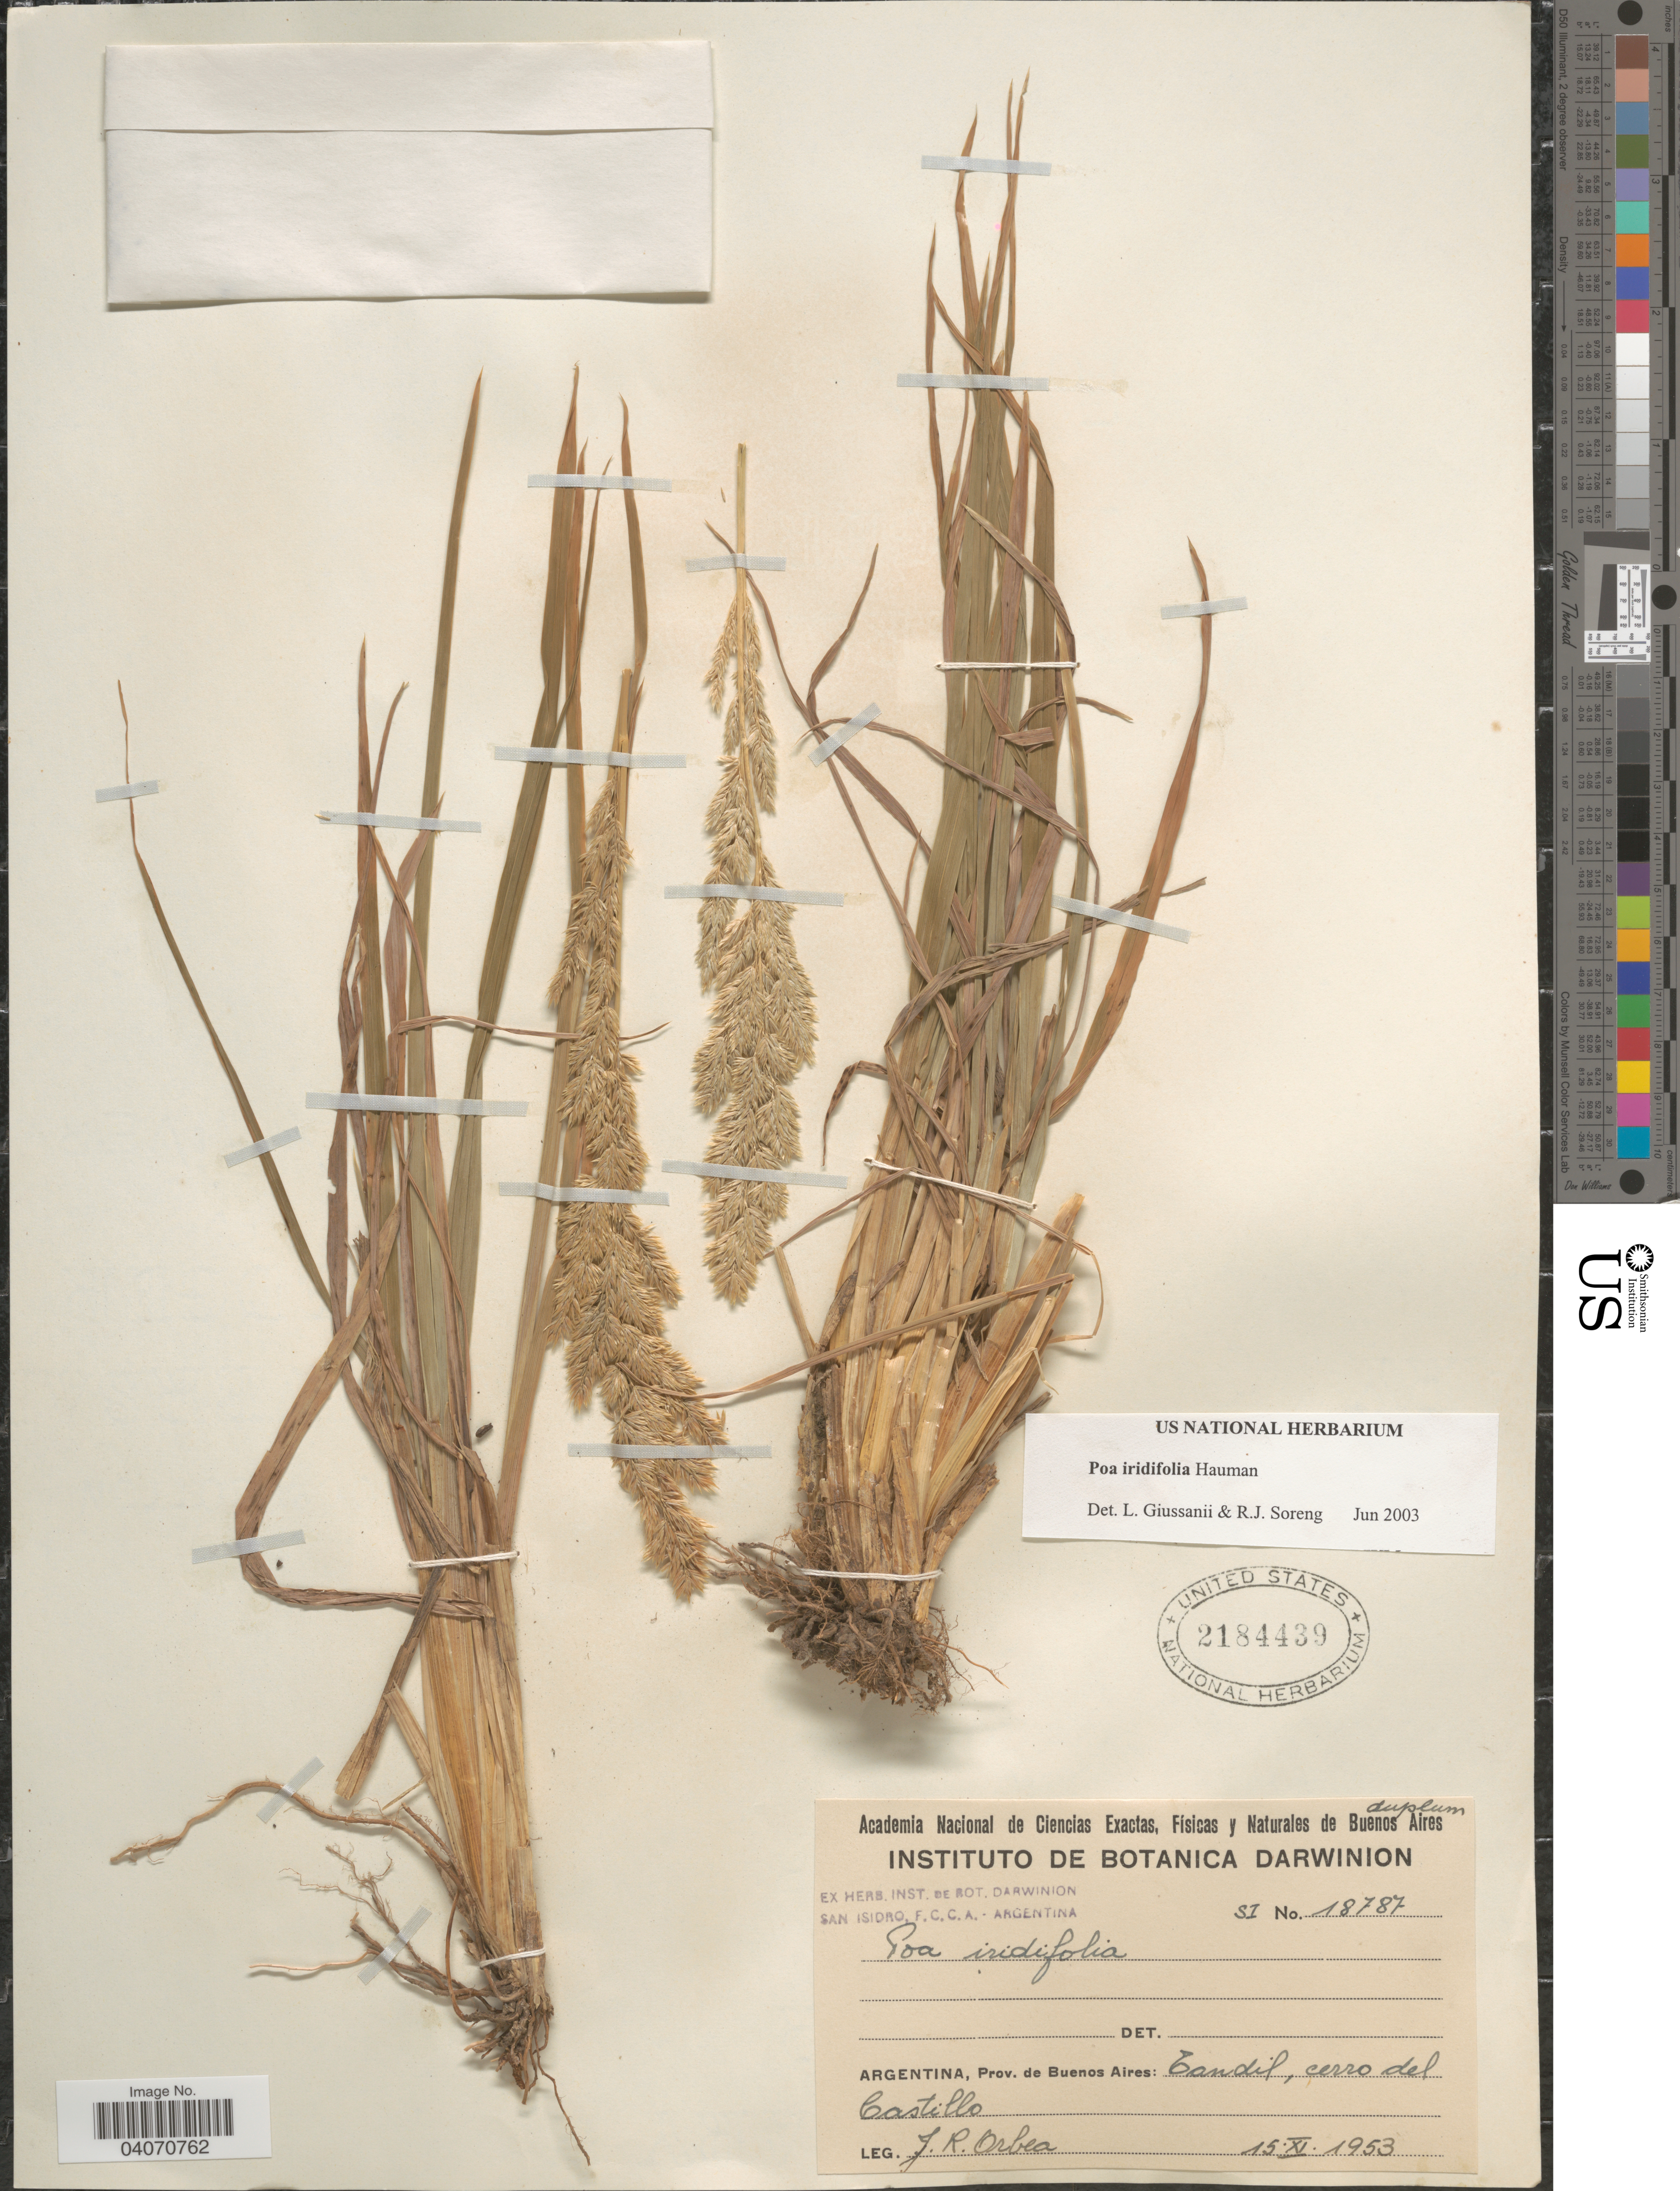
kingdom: Plantae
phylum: Tracheophyta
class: Liliopsida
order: Poales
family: Poaceae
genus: Poa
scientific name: Poa iridifolia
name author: Hauman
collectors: J. Orbea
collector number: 18787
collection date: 1953-11-15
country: Argentina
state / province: Buenos Aires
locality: Tandil, cerrol del Castillo.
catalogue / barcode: US 2184439